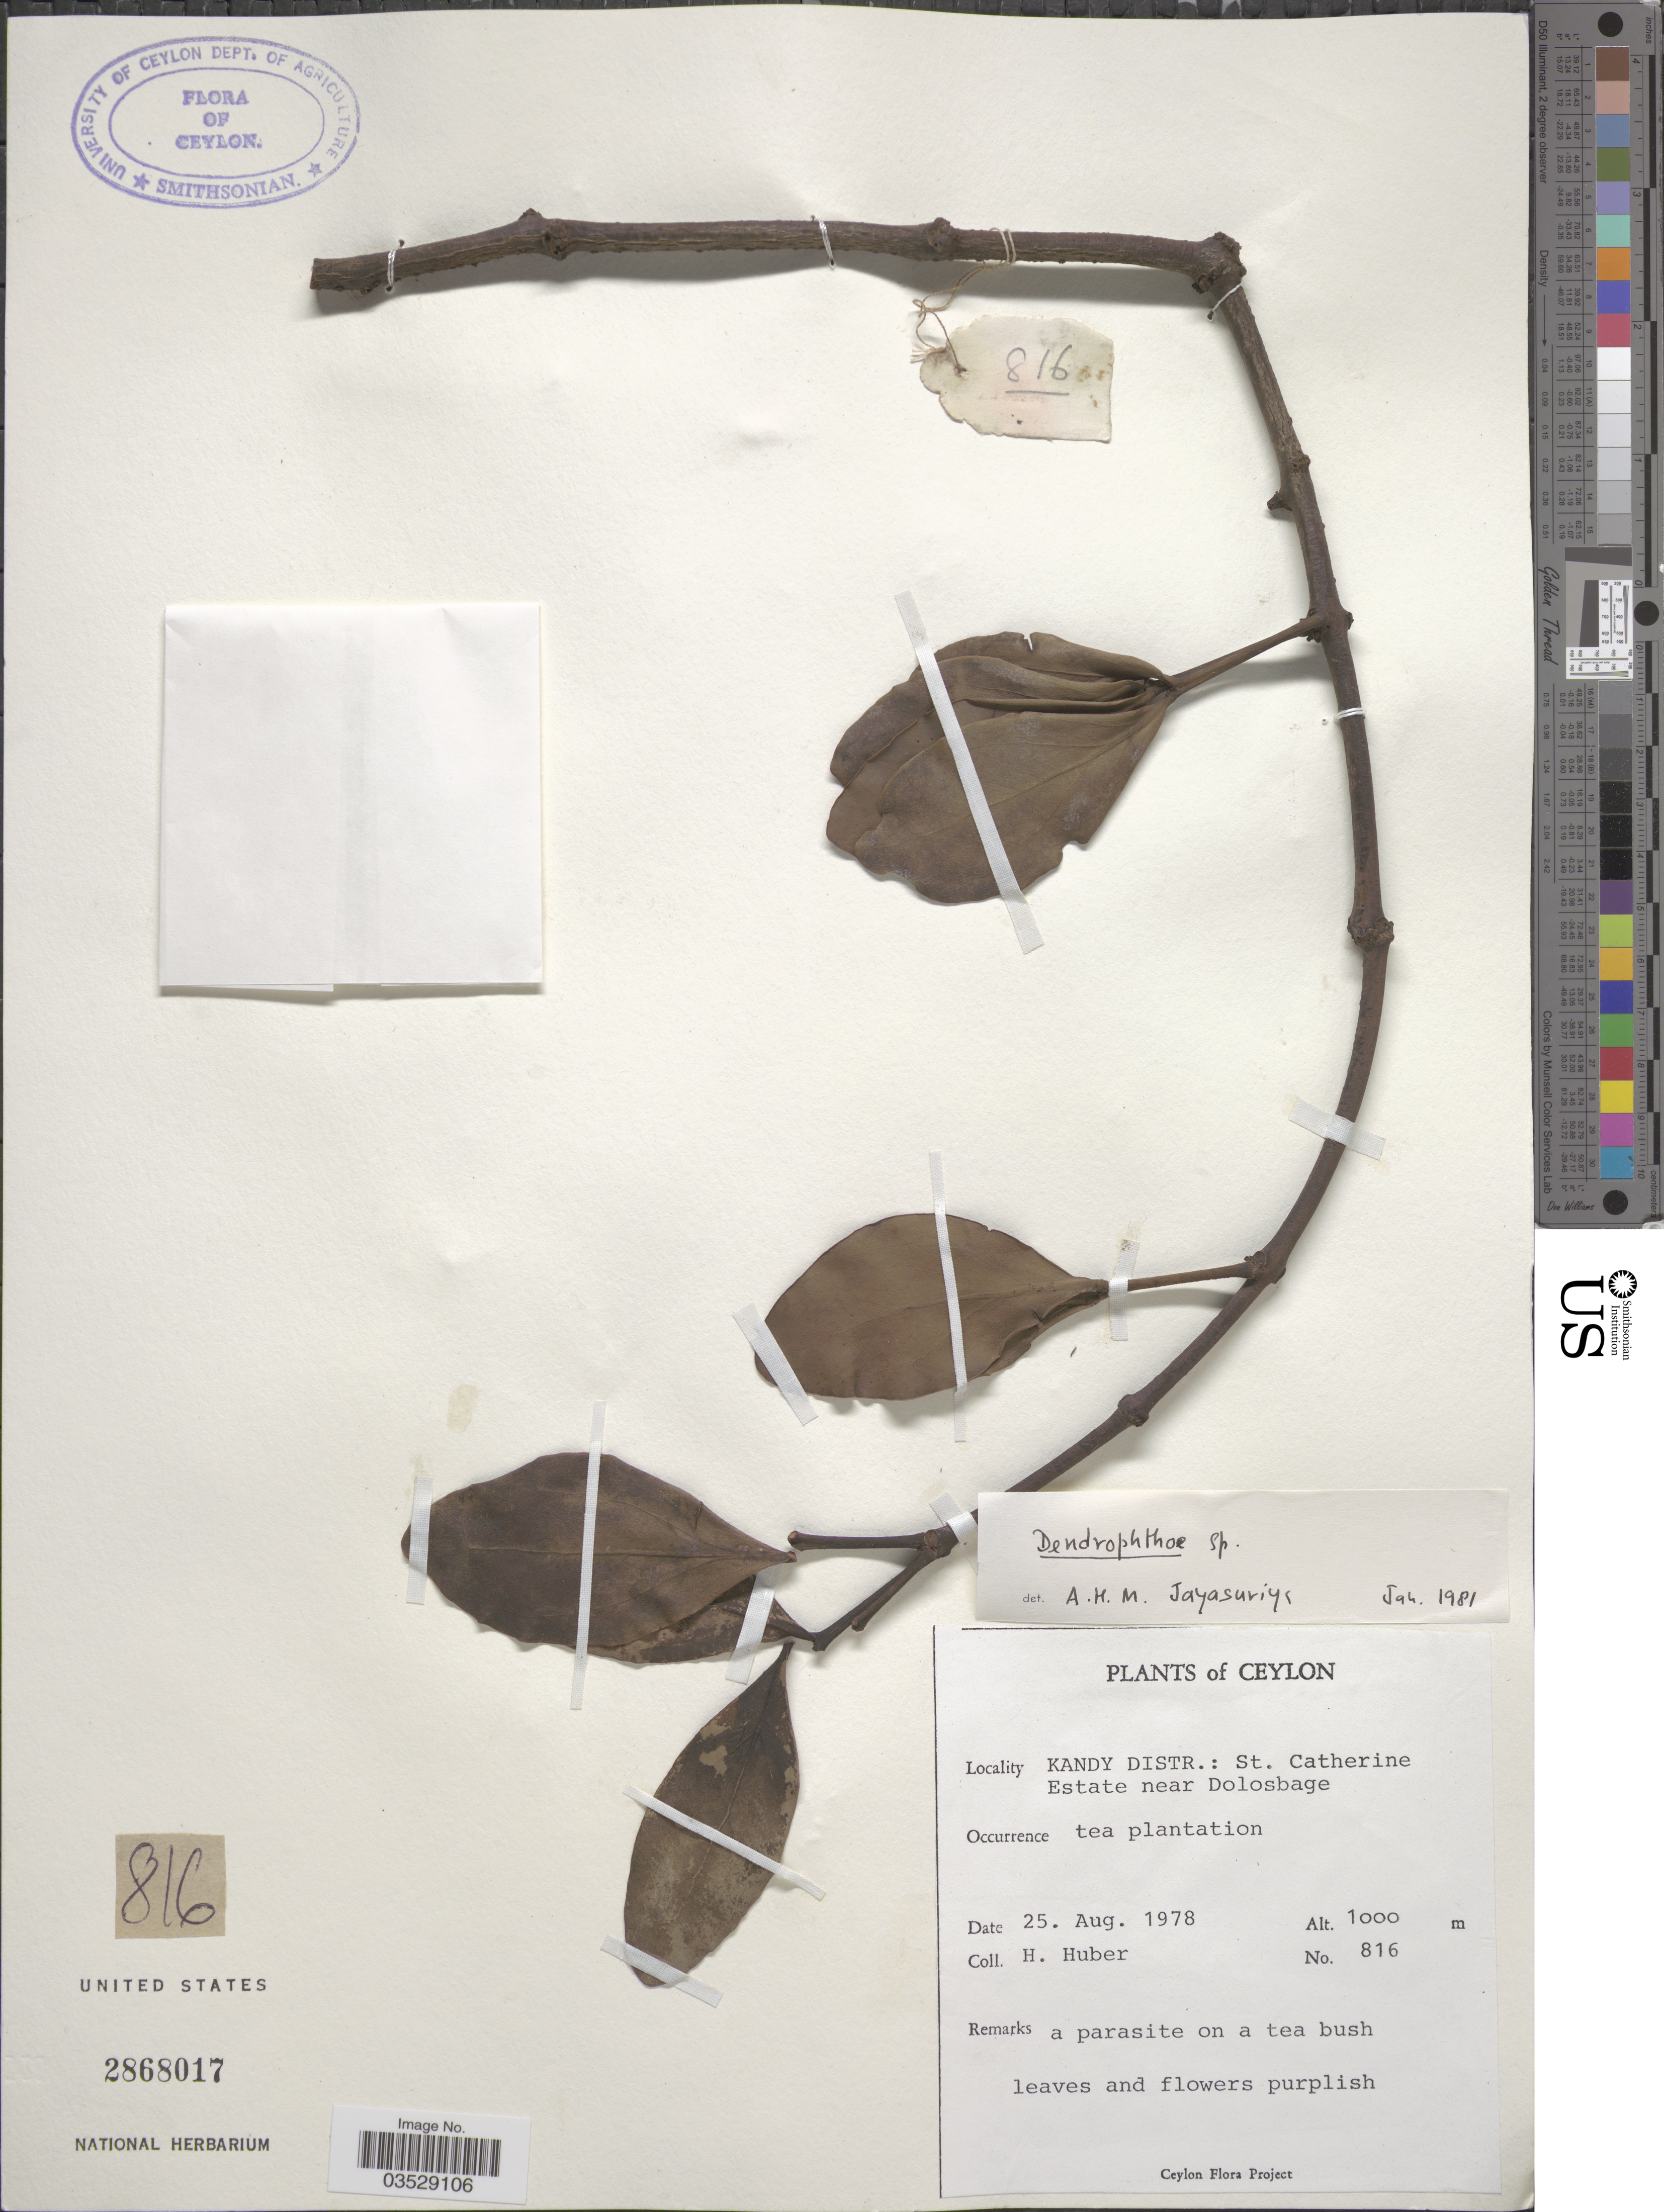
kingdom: Plantae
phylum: Tracheophyta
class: Magnoliopsida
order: Santalales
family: Loranthaceae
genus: Dendrophthoe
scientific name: Dendrophthoe sp.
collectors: H. Huber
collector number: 816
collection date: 1978-08-25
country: Sri Lanka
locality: Ceylon. Kandy Distr.: St. Catherine Estate near Dolosbage. Tea Plantation.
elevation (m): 1000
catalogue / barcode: US 2868017